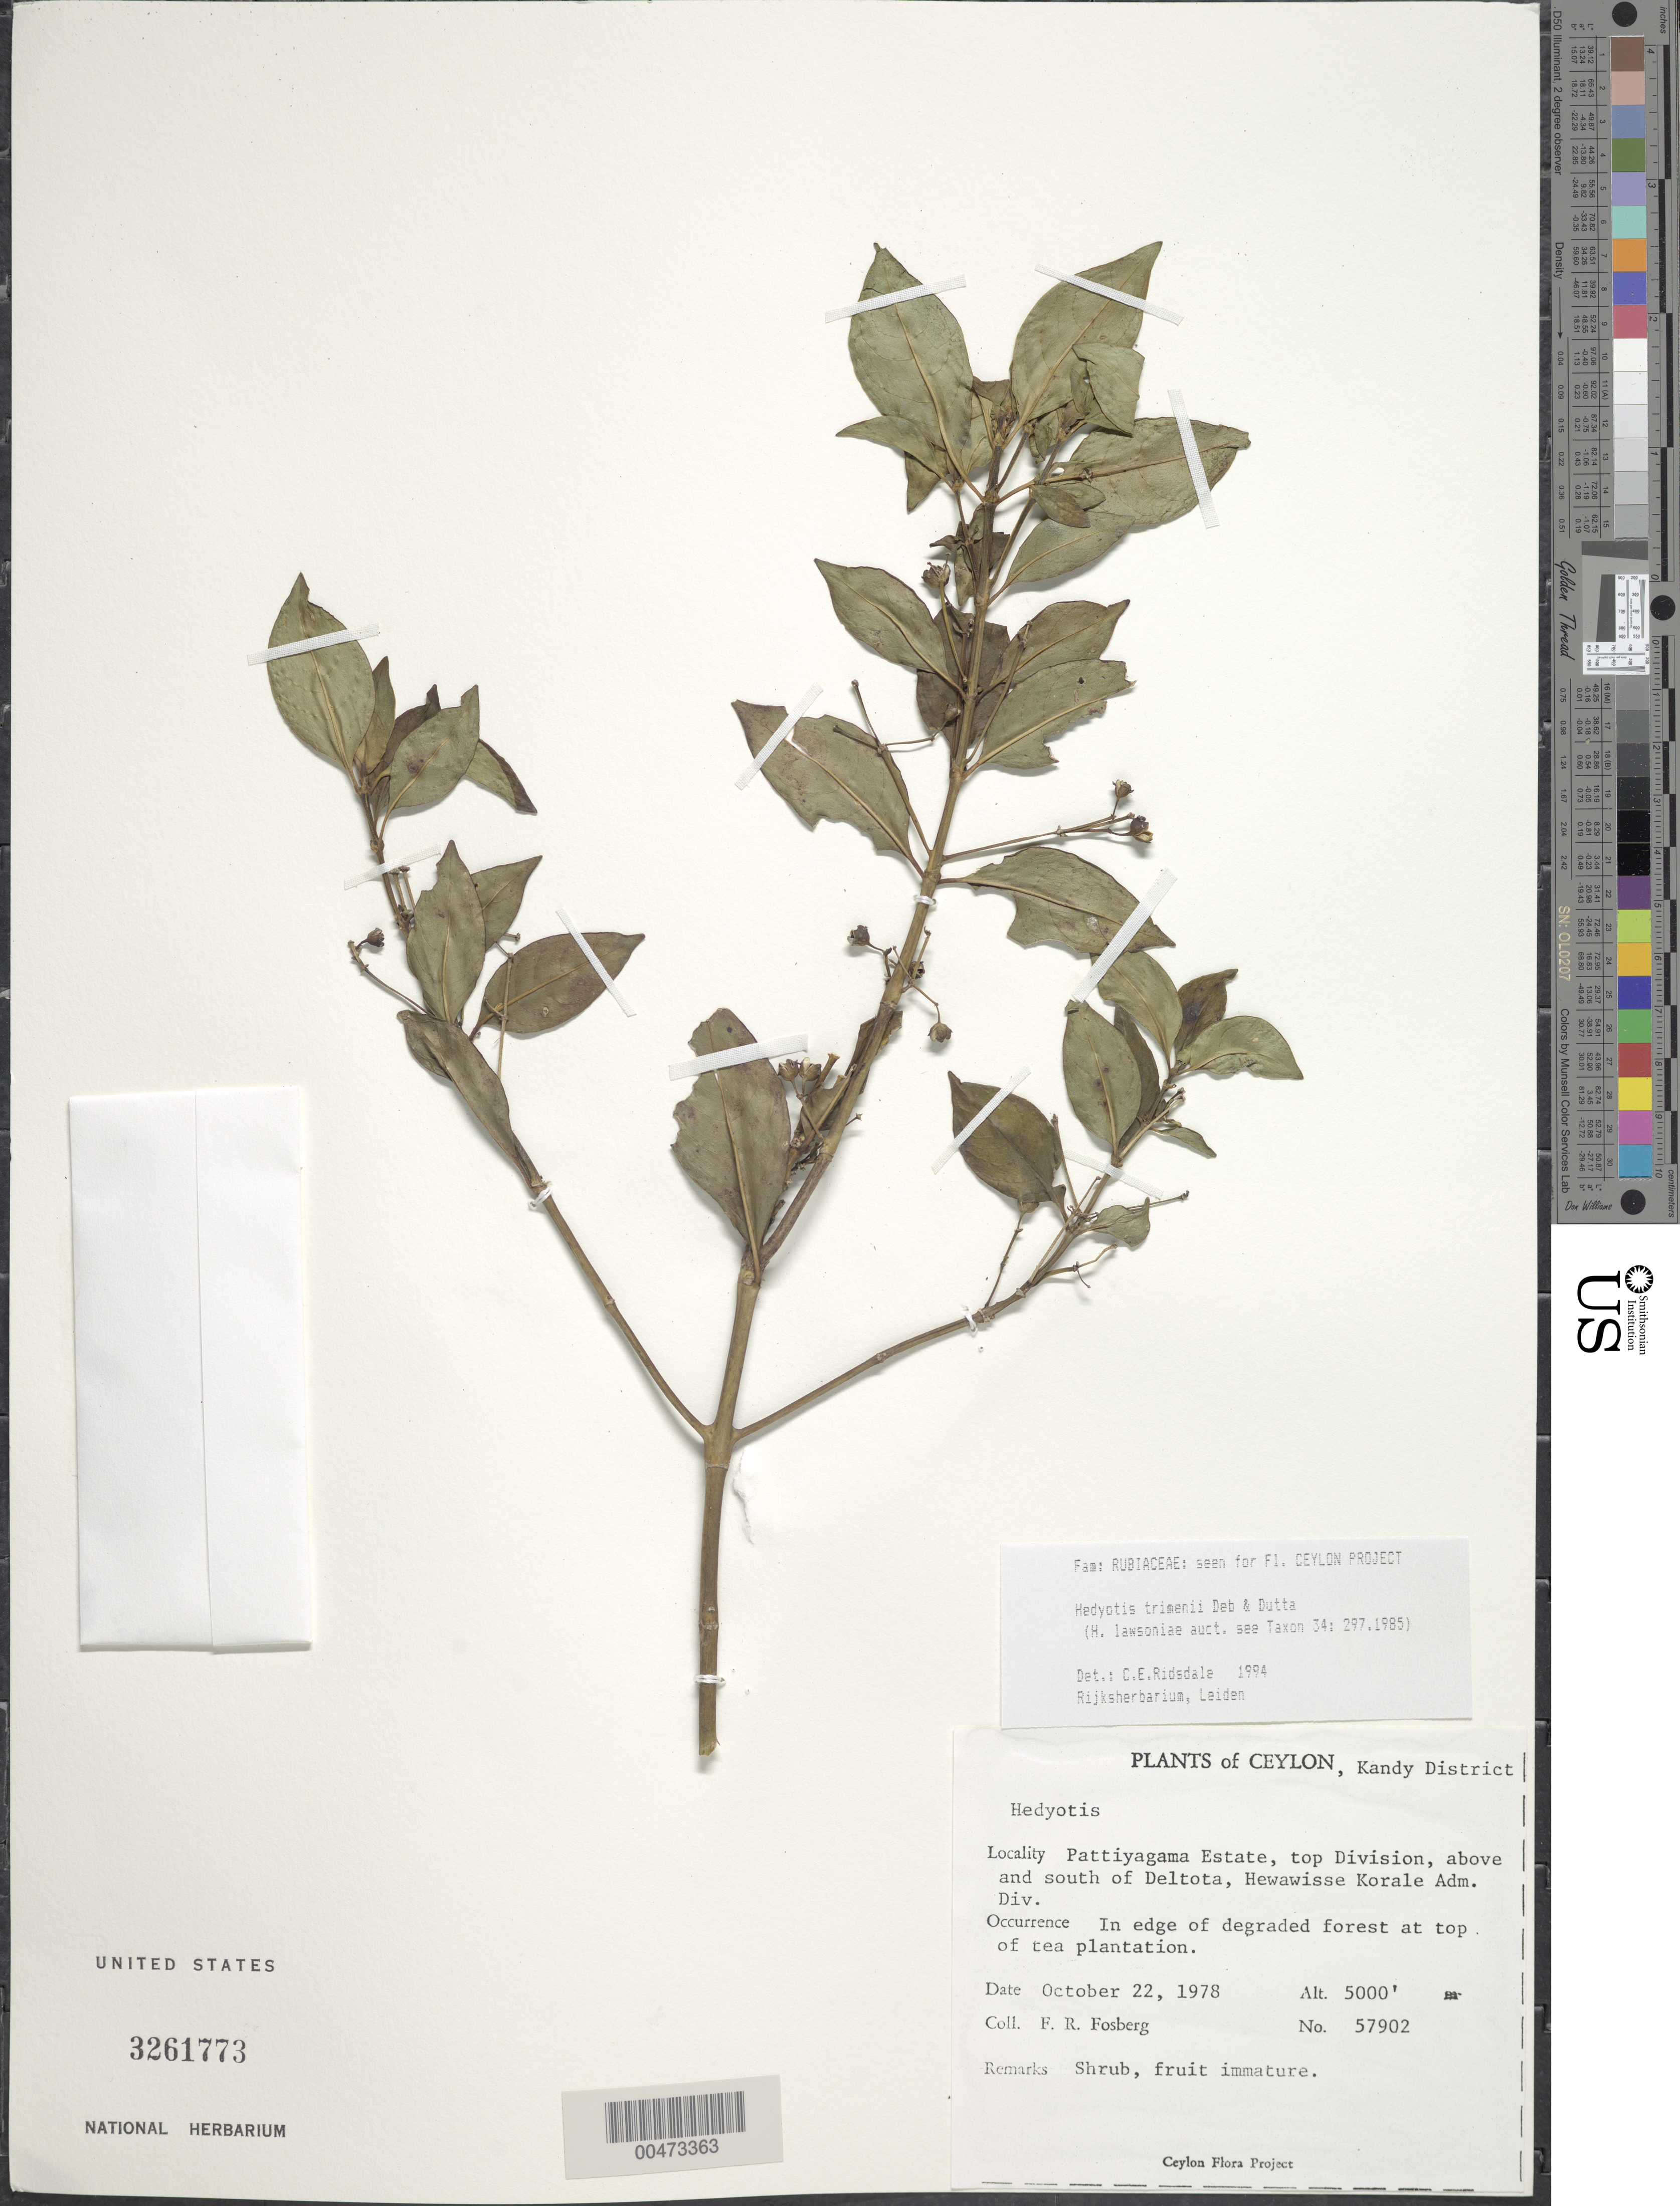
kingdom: Plantae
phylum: Tracheophyta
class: Magnoliopsida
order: Gentianales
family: Rubiaceae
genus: Hedyotis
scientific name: Hedyotis trimenii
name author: Deb & R. Dutta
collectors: F. R. Fosberg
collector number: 57902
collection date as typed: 22 Oct 1978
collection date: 1978-10-22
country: Sri Lanka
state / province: Central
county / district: Kandy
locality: Pattiyagama Estate, Top Division, above and S of Deltota, Hewawisse Korale Adm. Div.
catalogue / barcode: US 3261773